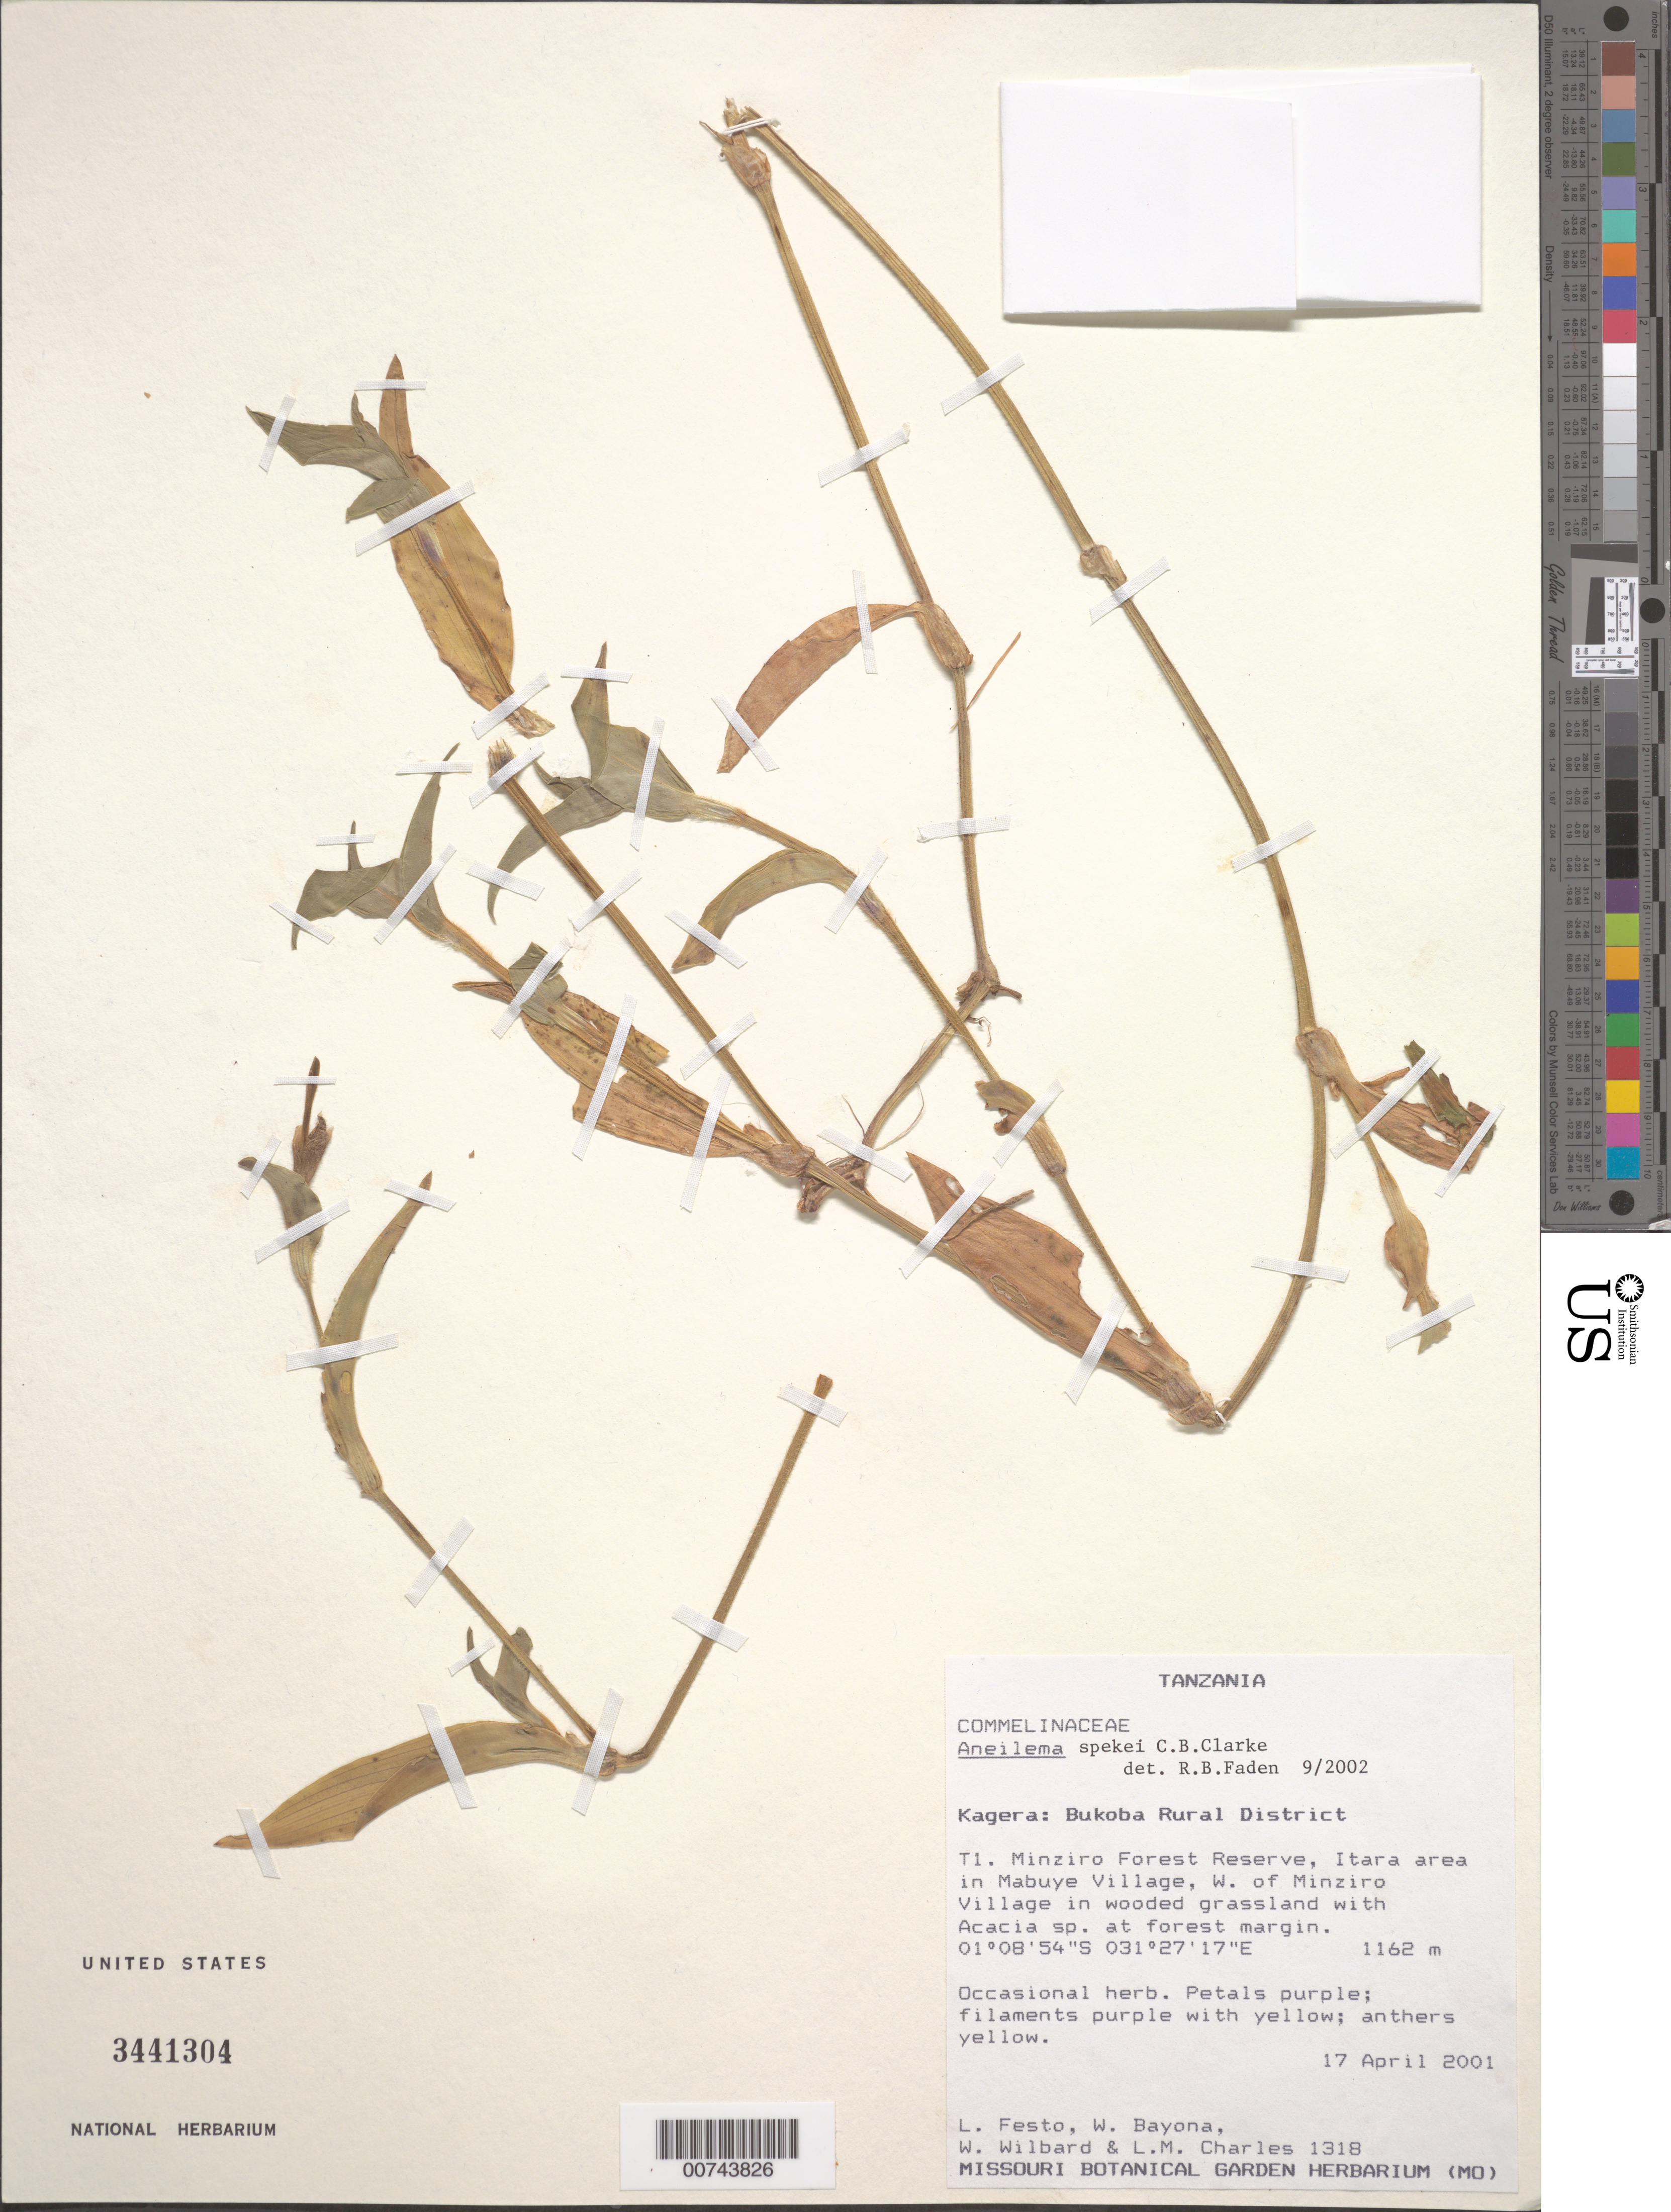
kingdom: Plantae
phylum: Tracheophyta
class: Liliopsida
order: Commelinales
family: Commelinaceae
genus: Aneilema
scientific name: Aneilema spekei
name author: C.B. Clarke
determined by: Faden, Robert B., (US), Smithsonian Institution - National Museum of Natural History (UNITED STATES)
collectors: L. Festo, W. Bayona, W. Wilbard & L. Charles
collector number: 1318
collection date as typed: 17 Apr 2001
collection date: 2001-04-17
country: Peru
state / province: Amazonas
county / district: Bagua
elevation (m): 1162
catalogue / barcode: US 3441304